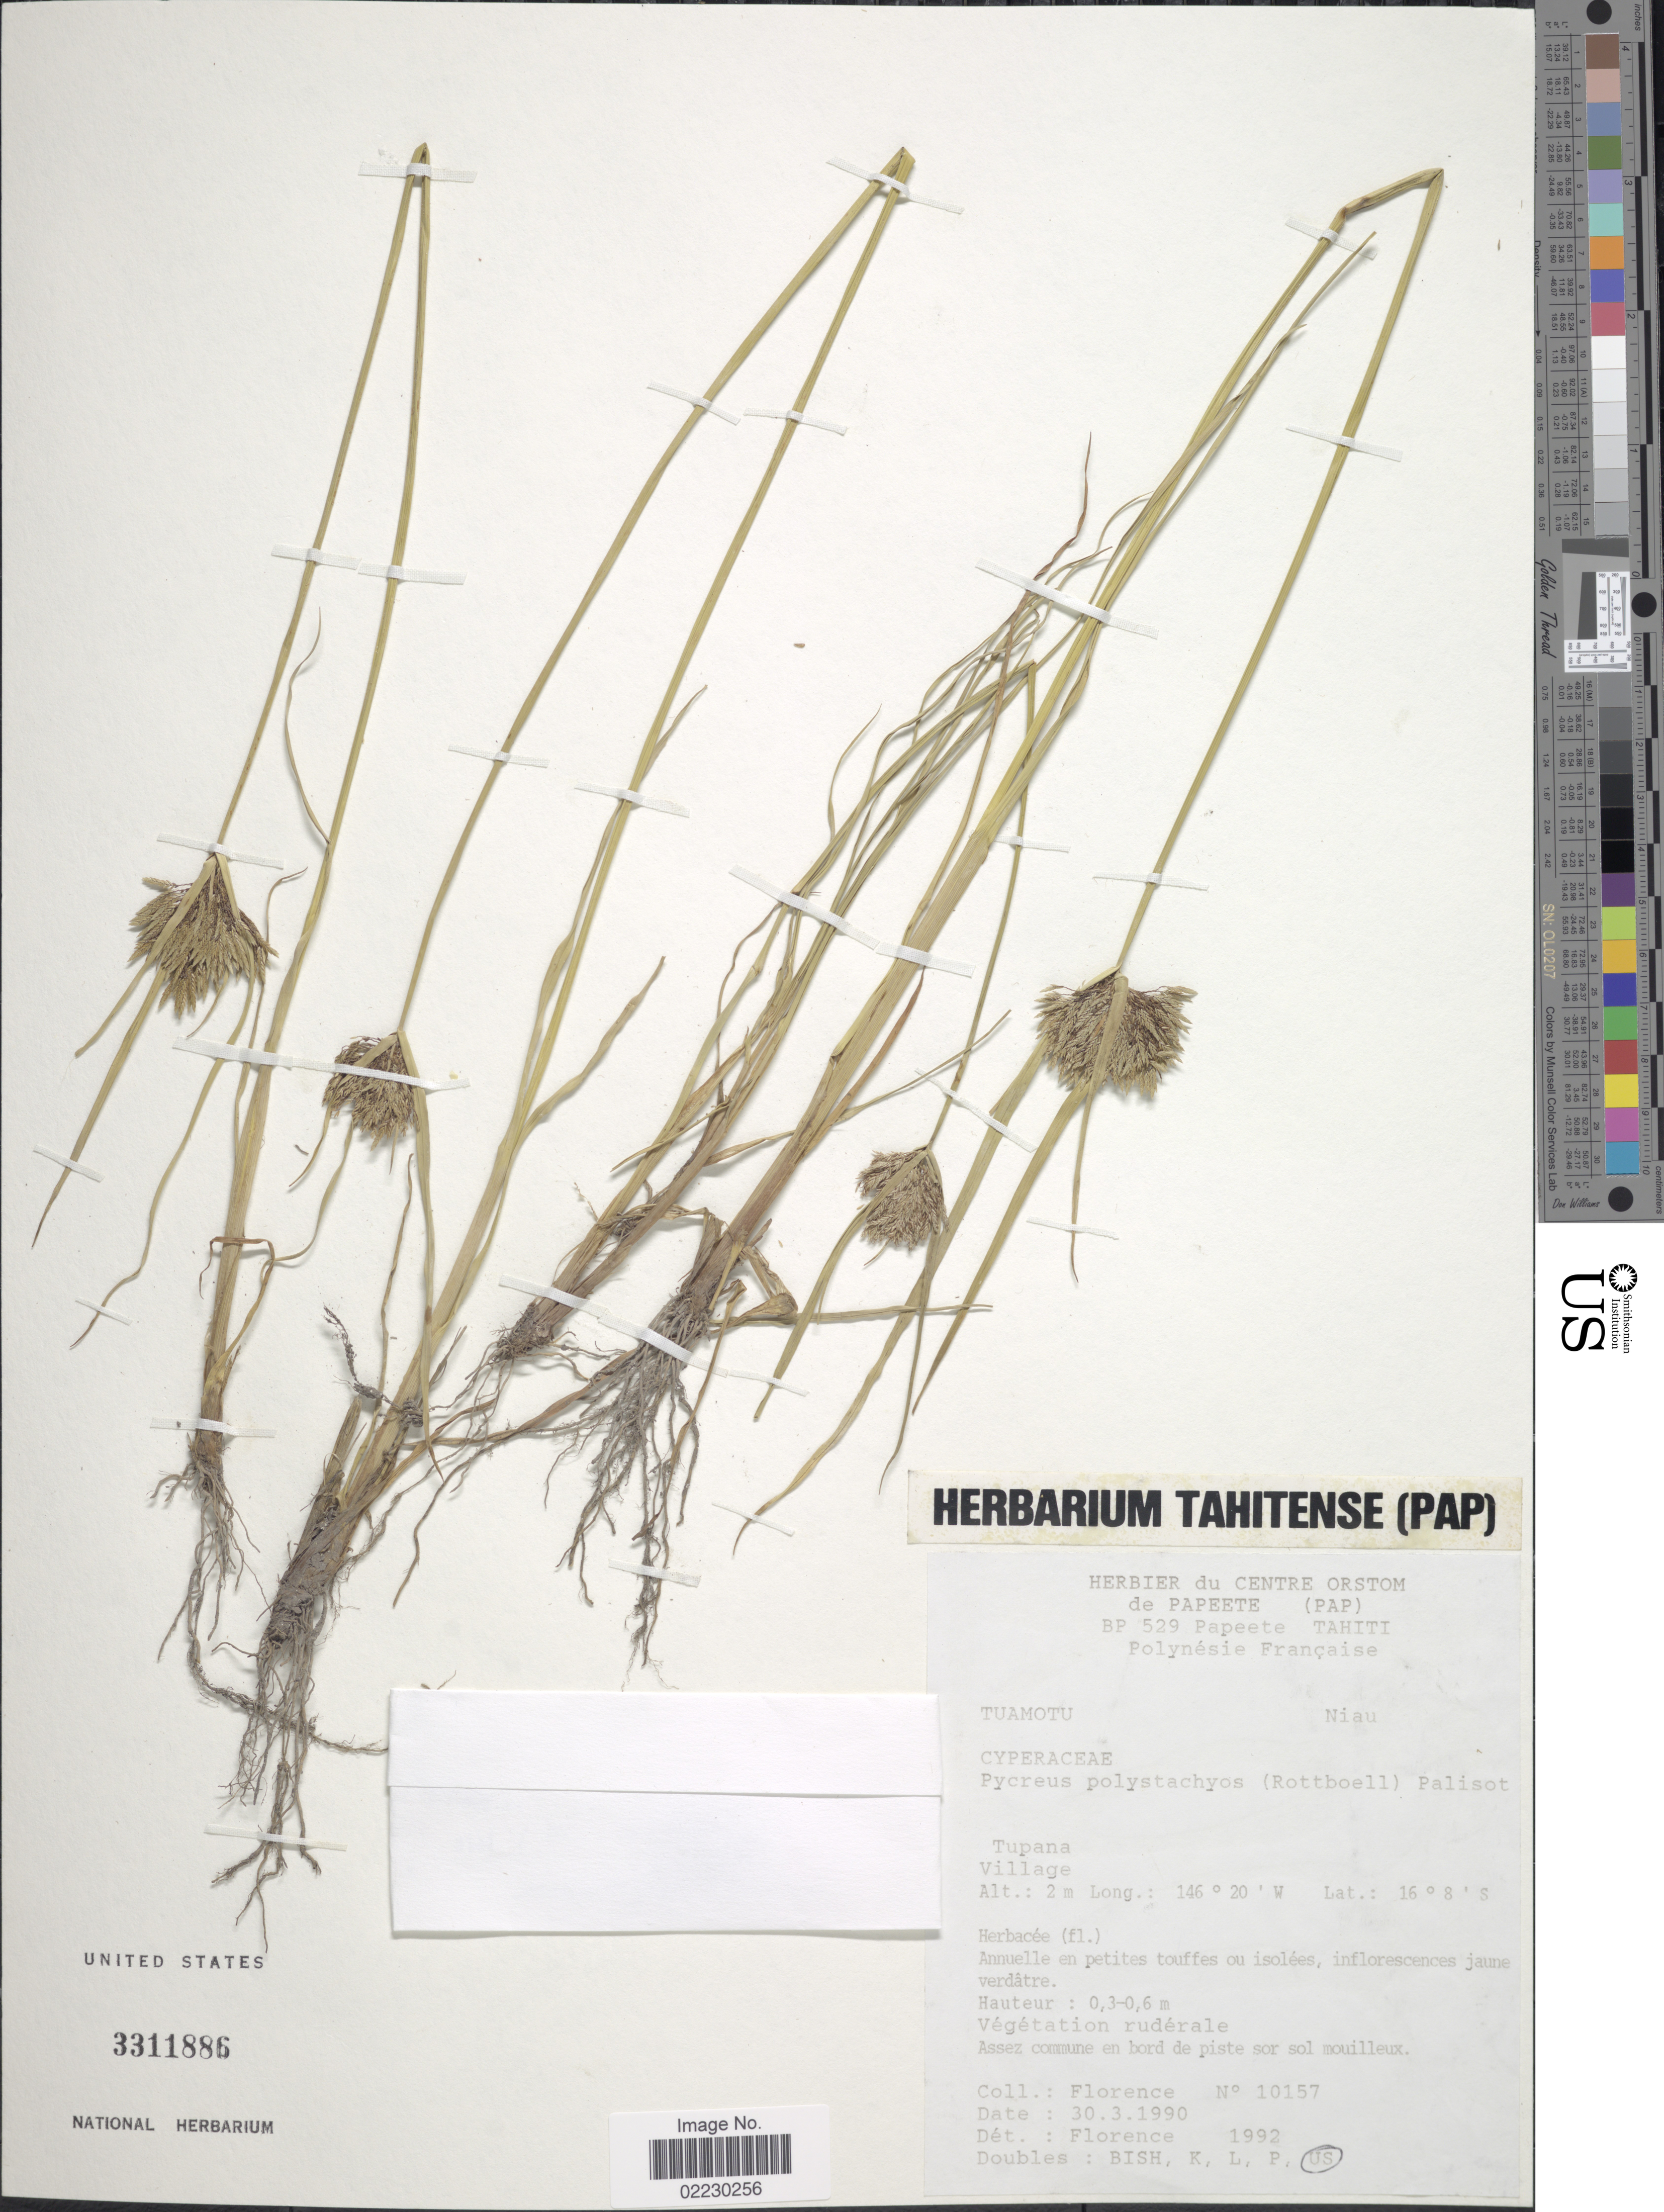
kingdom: Plantae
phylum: Tracheophyta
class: Liliopsida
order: Poales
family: Cyperaceae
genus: Cyperus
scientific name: Cyperus polystachyos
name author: Rottb.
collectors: -. Florence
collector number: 10157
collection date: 1990-03-30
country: French Polynesia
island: Niau Atoll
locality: Tuamotu, Niau, Tupana Village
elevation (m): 2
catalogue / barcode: US 3311886